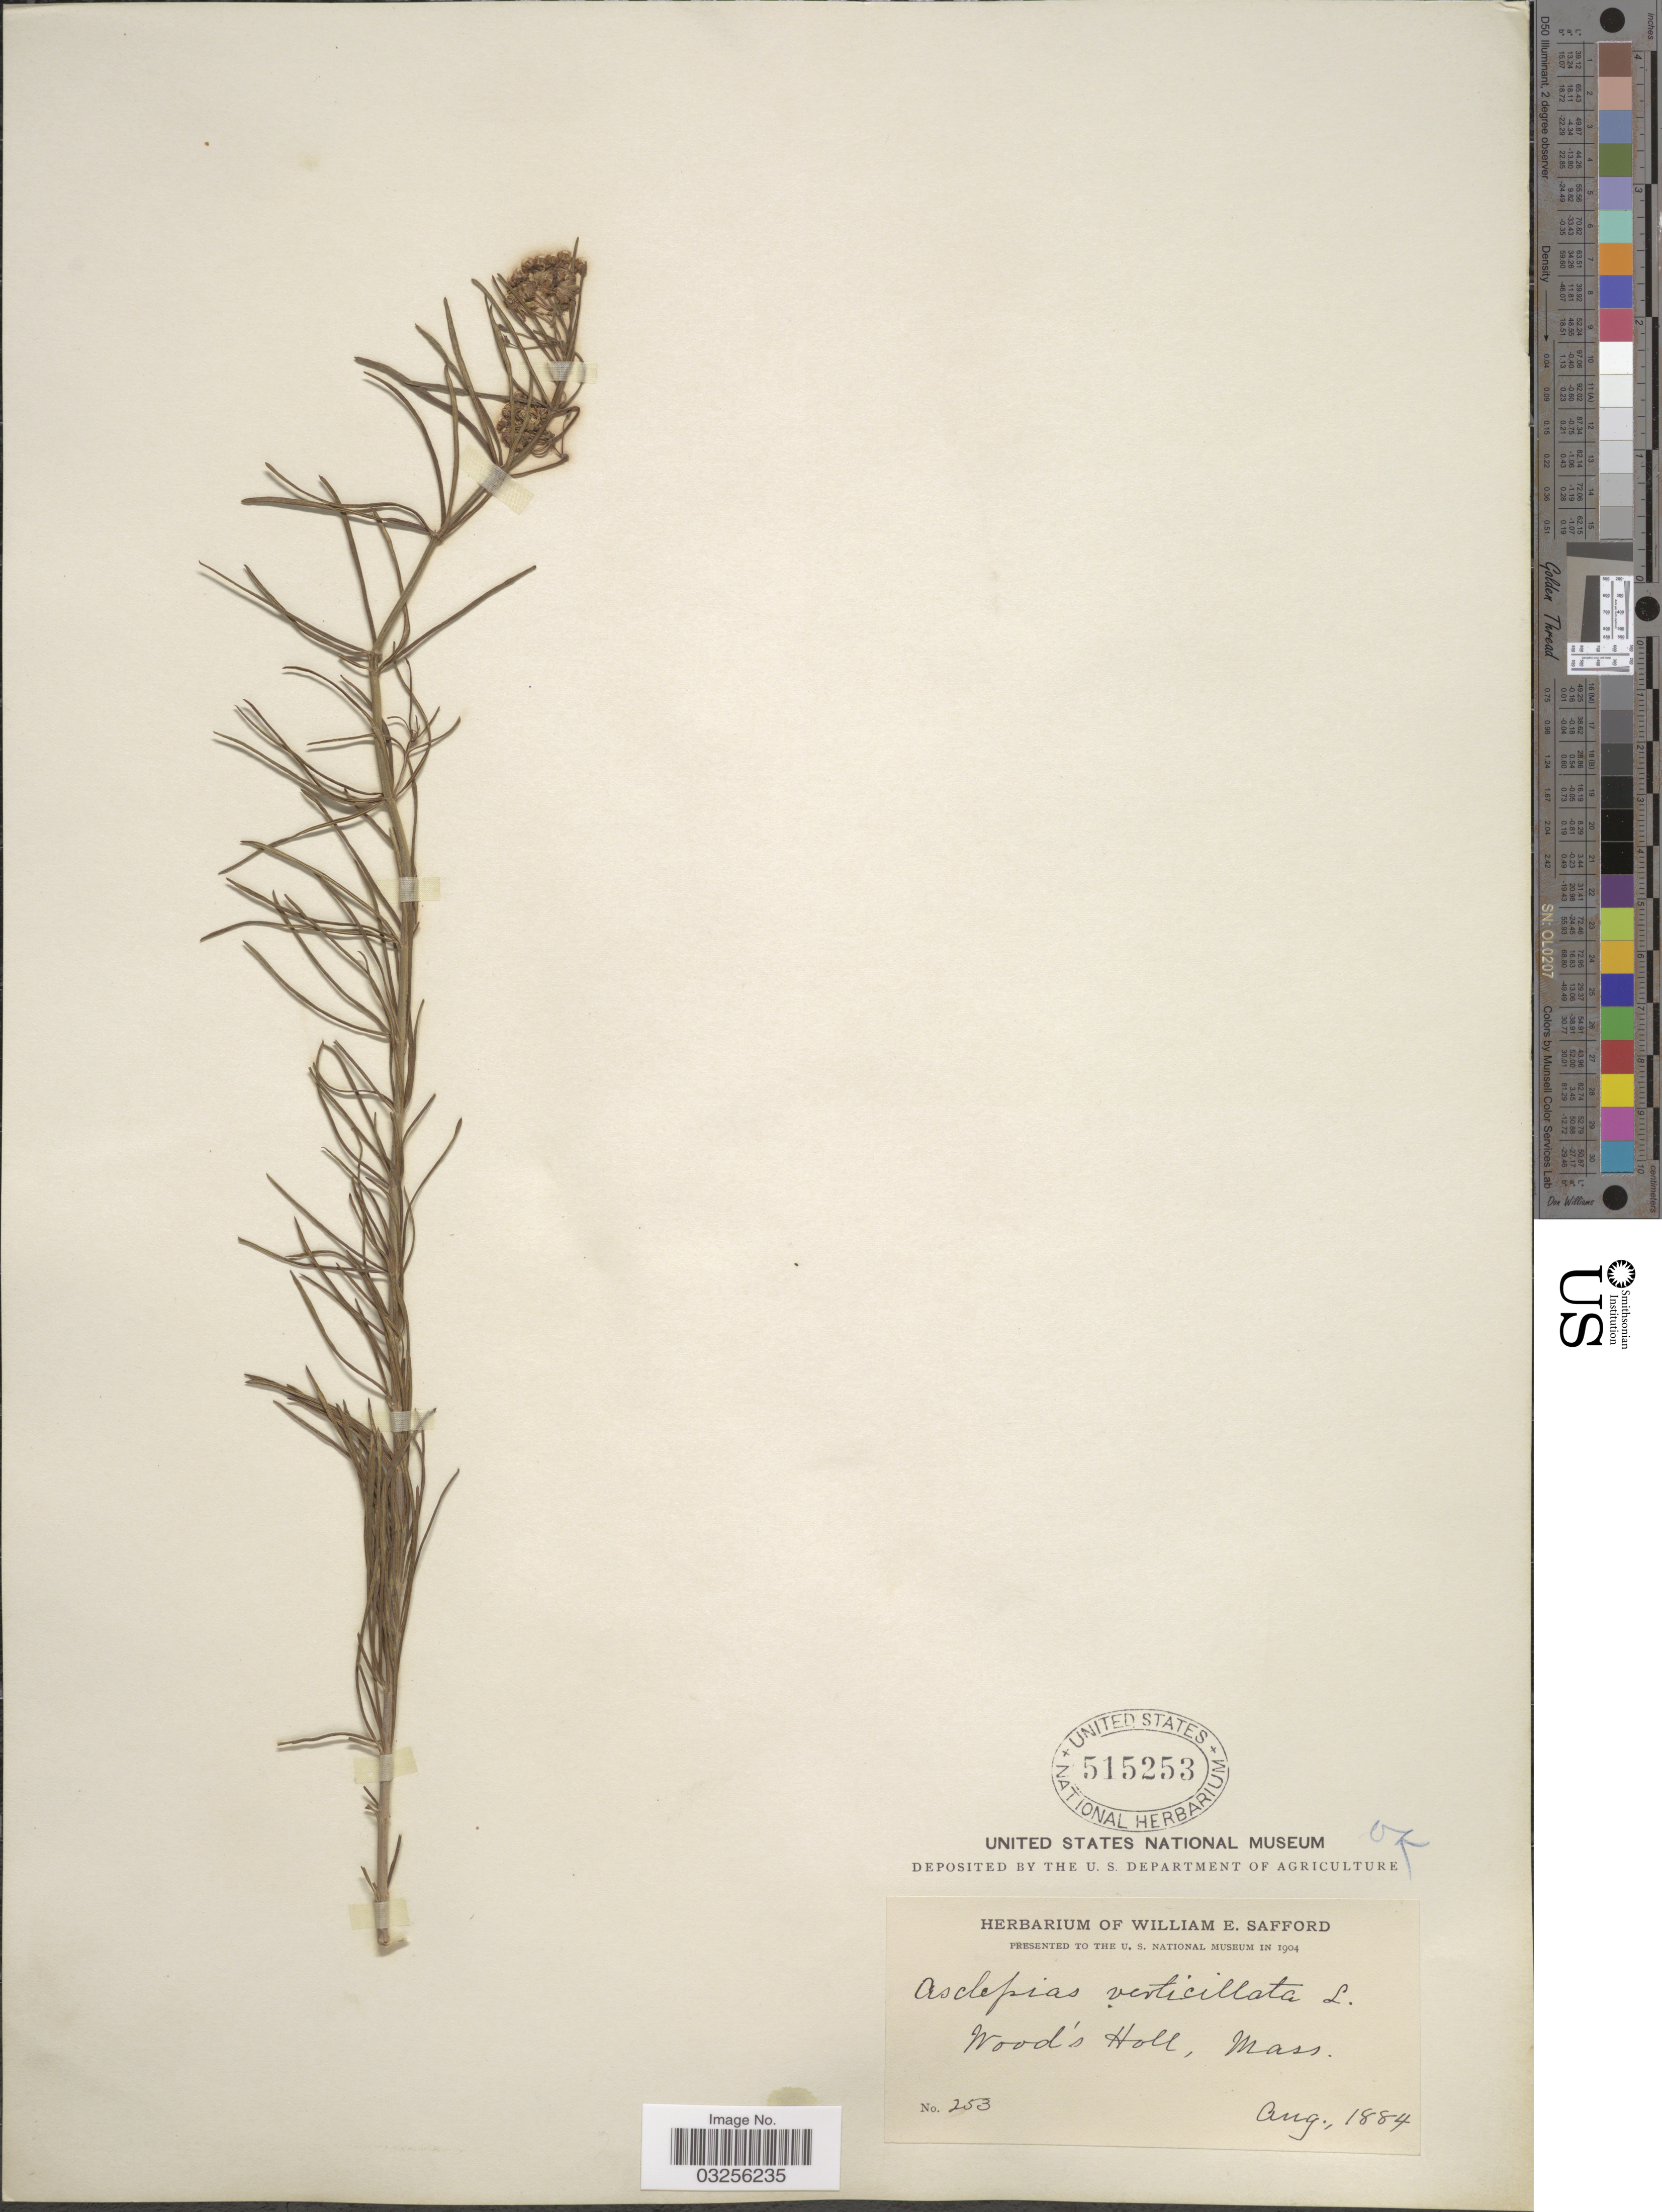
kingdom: Plantae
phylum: Tracheophyta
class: Magnoliopsida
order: Gentianales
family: Apocynaceae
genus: Asclepias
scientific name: Asclepias verticillata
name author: L.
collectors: W. E. Safford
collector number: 253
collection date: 1884-08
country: United States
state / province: Massachusetts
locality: Wood's Holl.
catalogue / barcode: US 515253